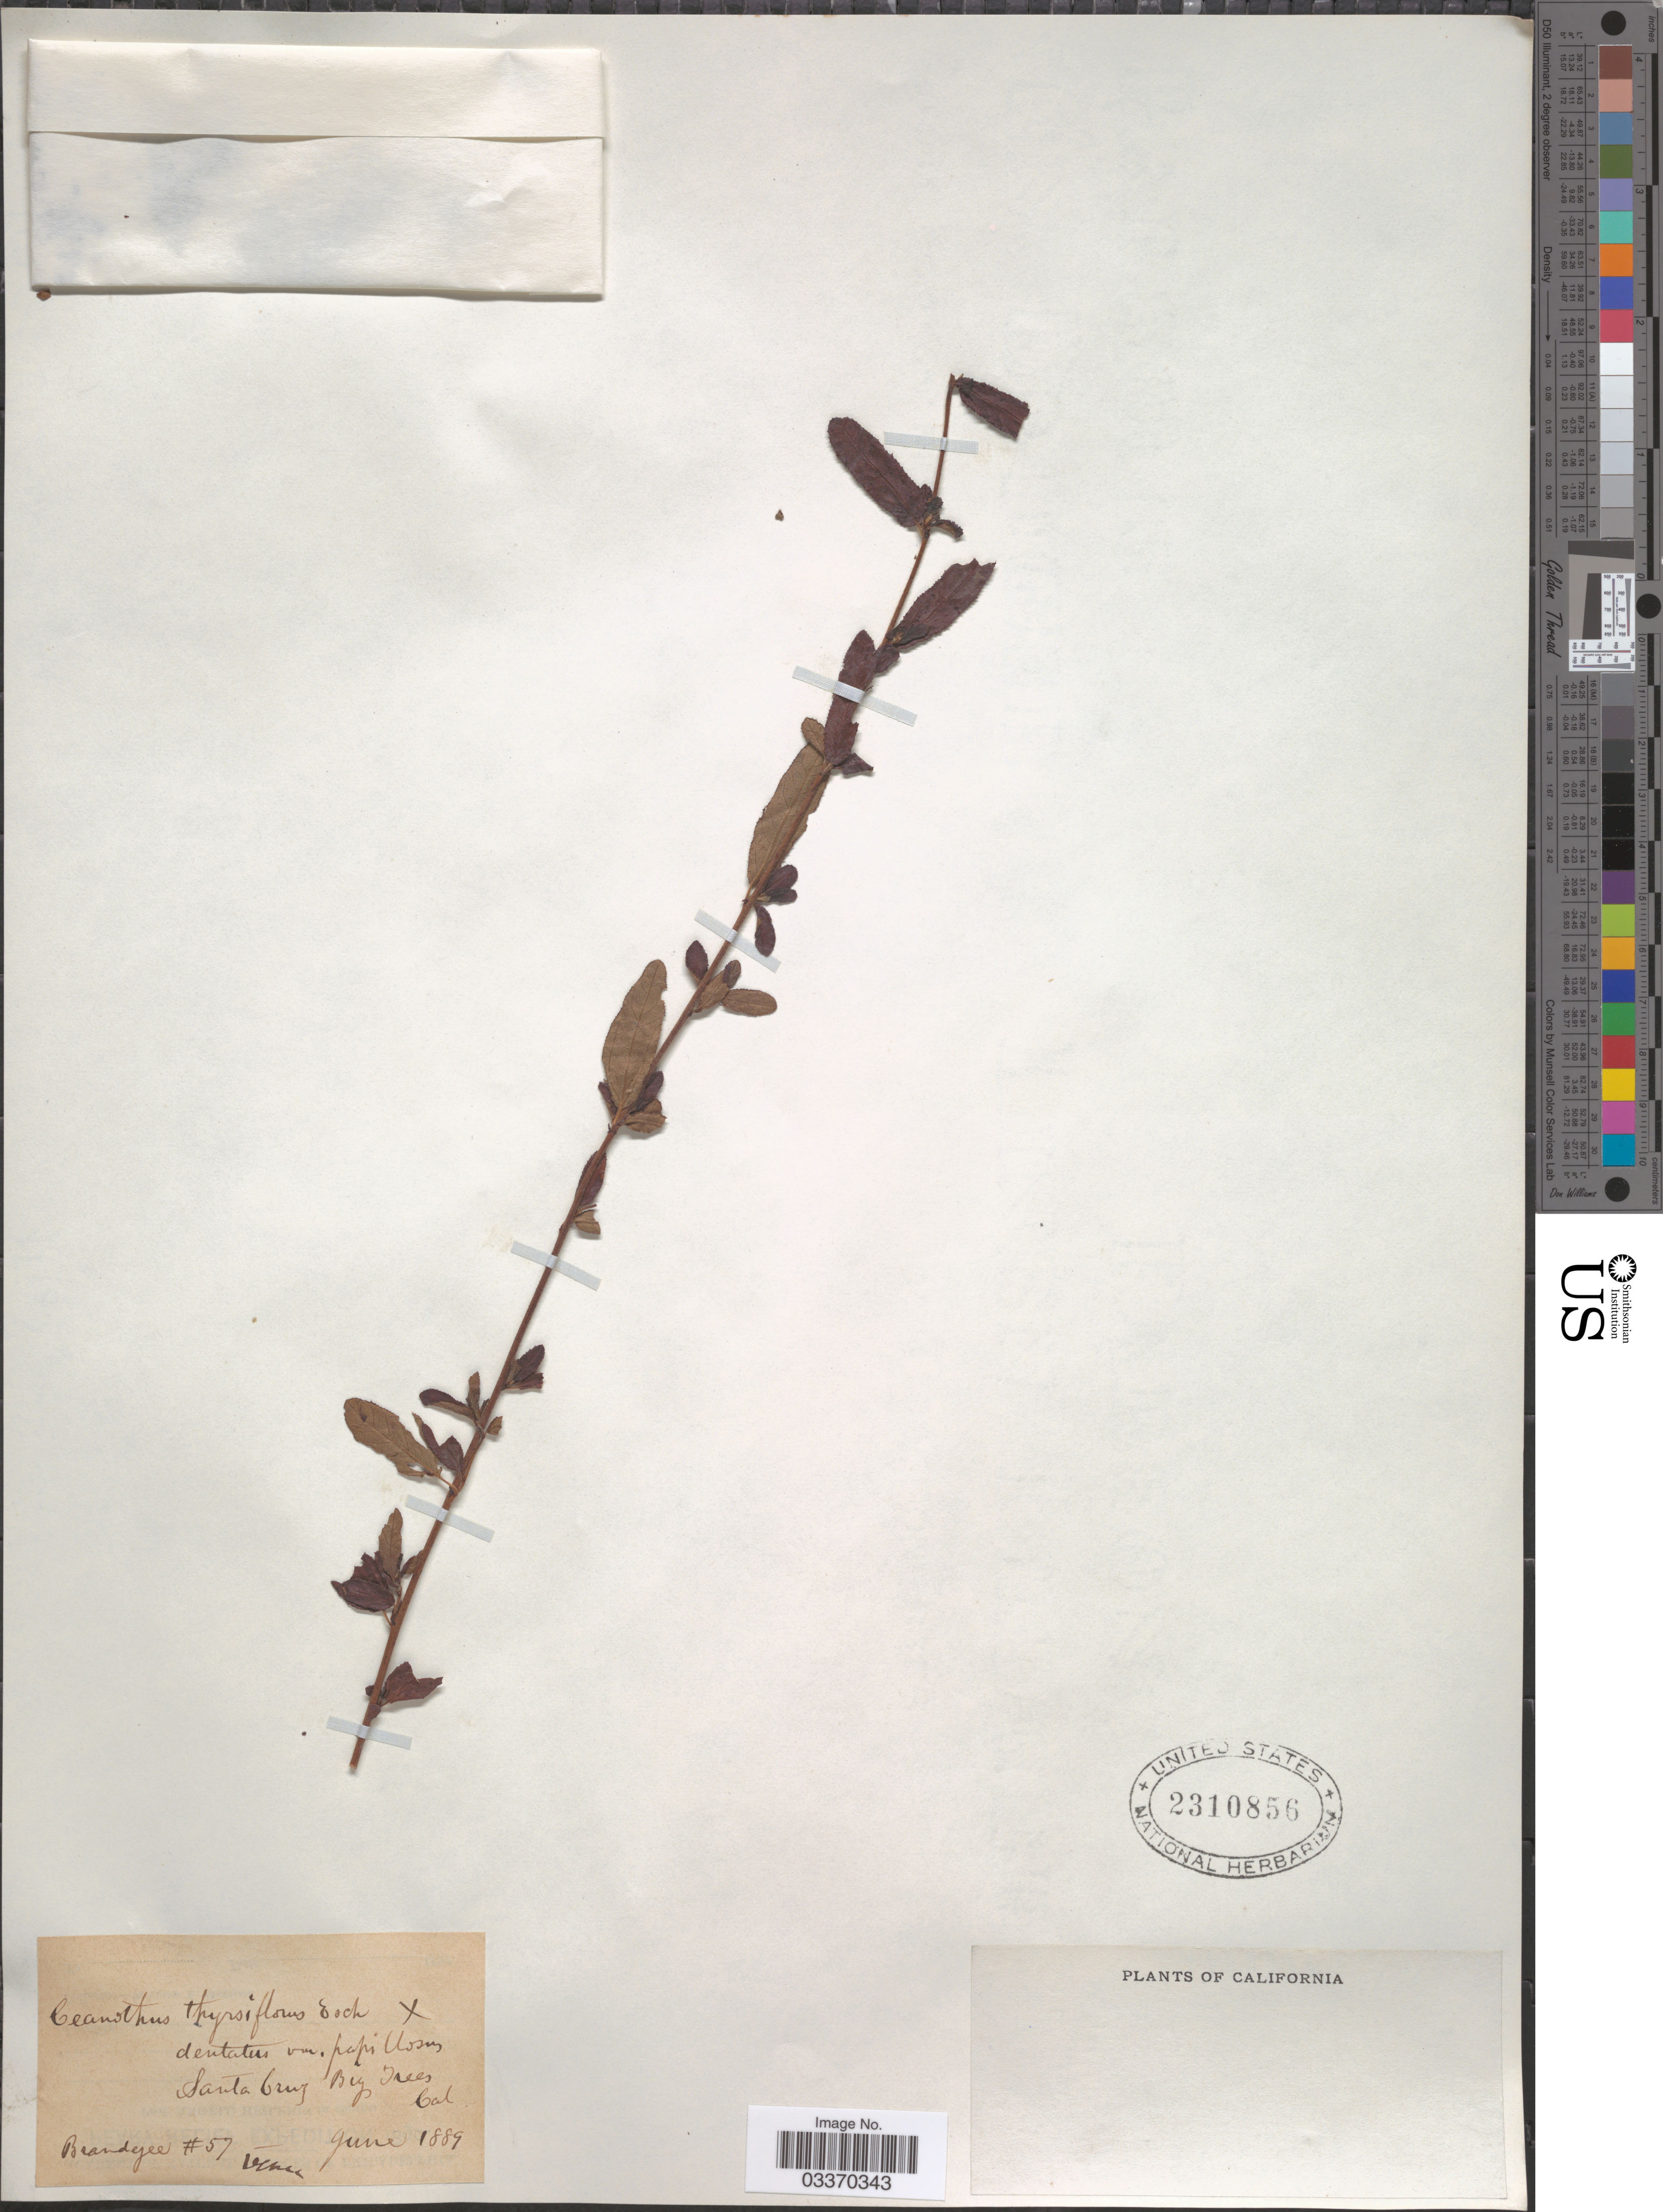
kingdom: Plantae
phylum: Tracheophyta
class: Magnoliopsida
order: Rosales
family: Rhamnaceae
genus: Ceanothus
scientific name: Ceanothus thyrsiflorus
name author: Eschsch.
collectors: -- Brandegee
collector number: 57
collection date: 1889-06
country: United States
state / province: California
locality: Santa Cruz Big Trees.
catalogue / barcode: US 2310856